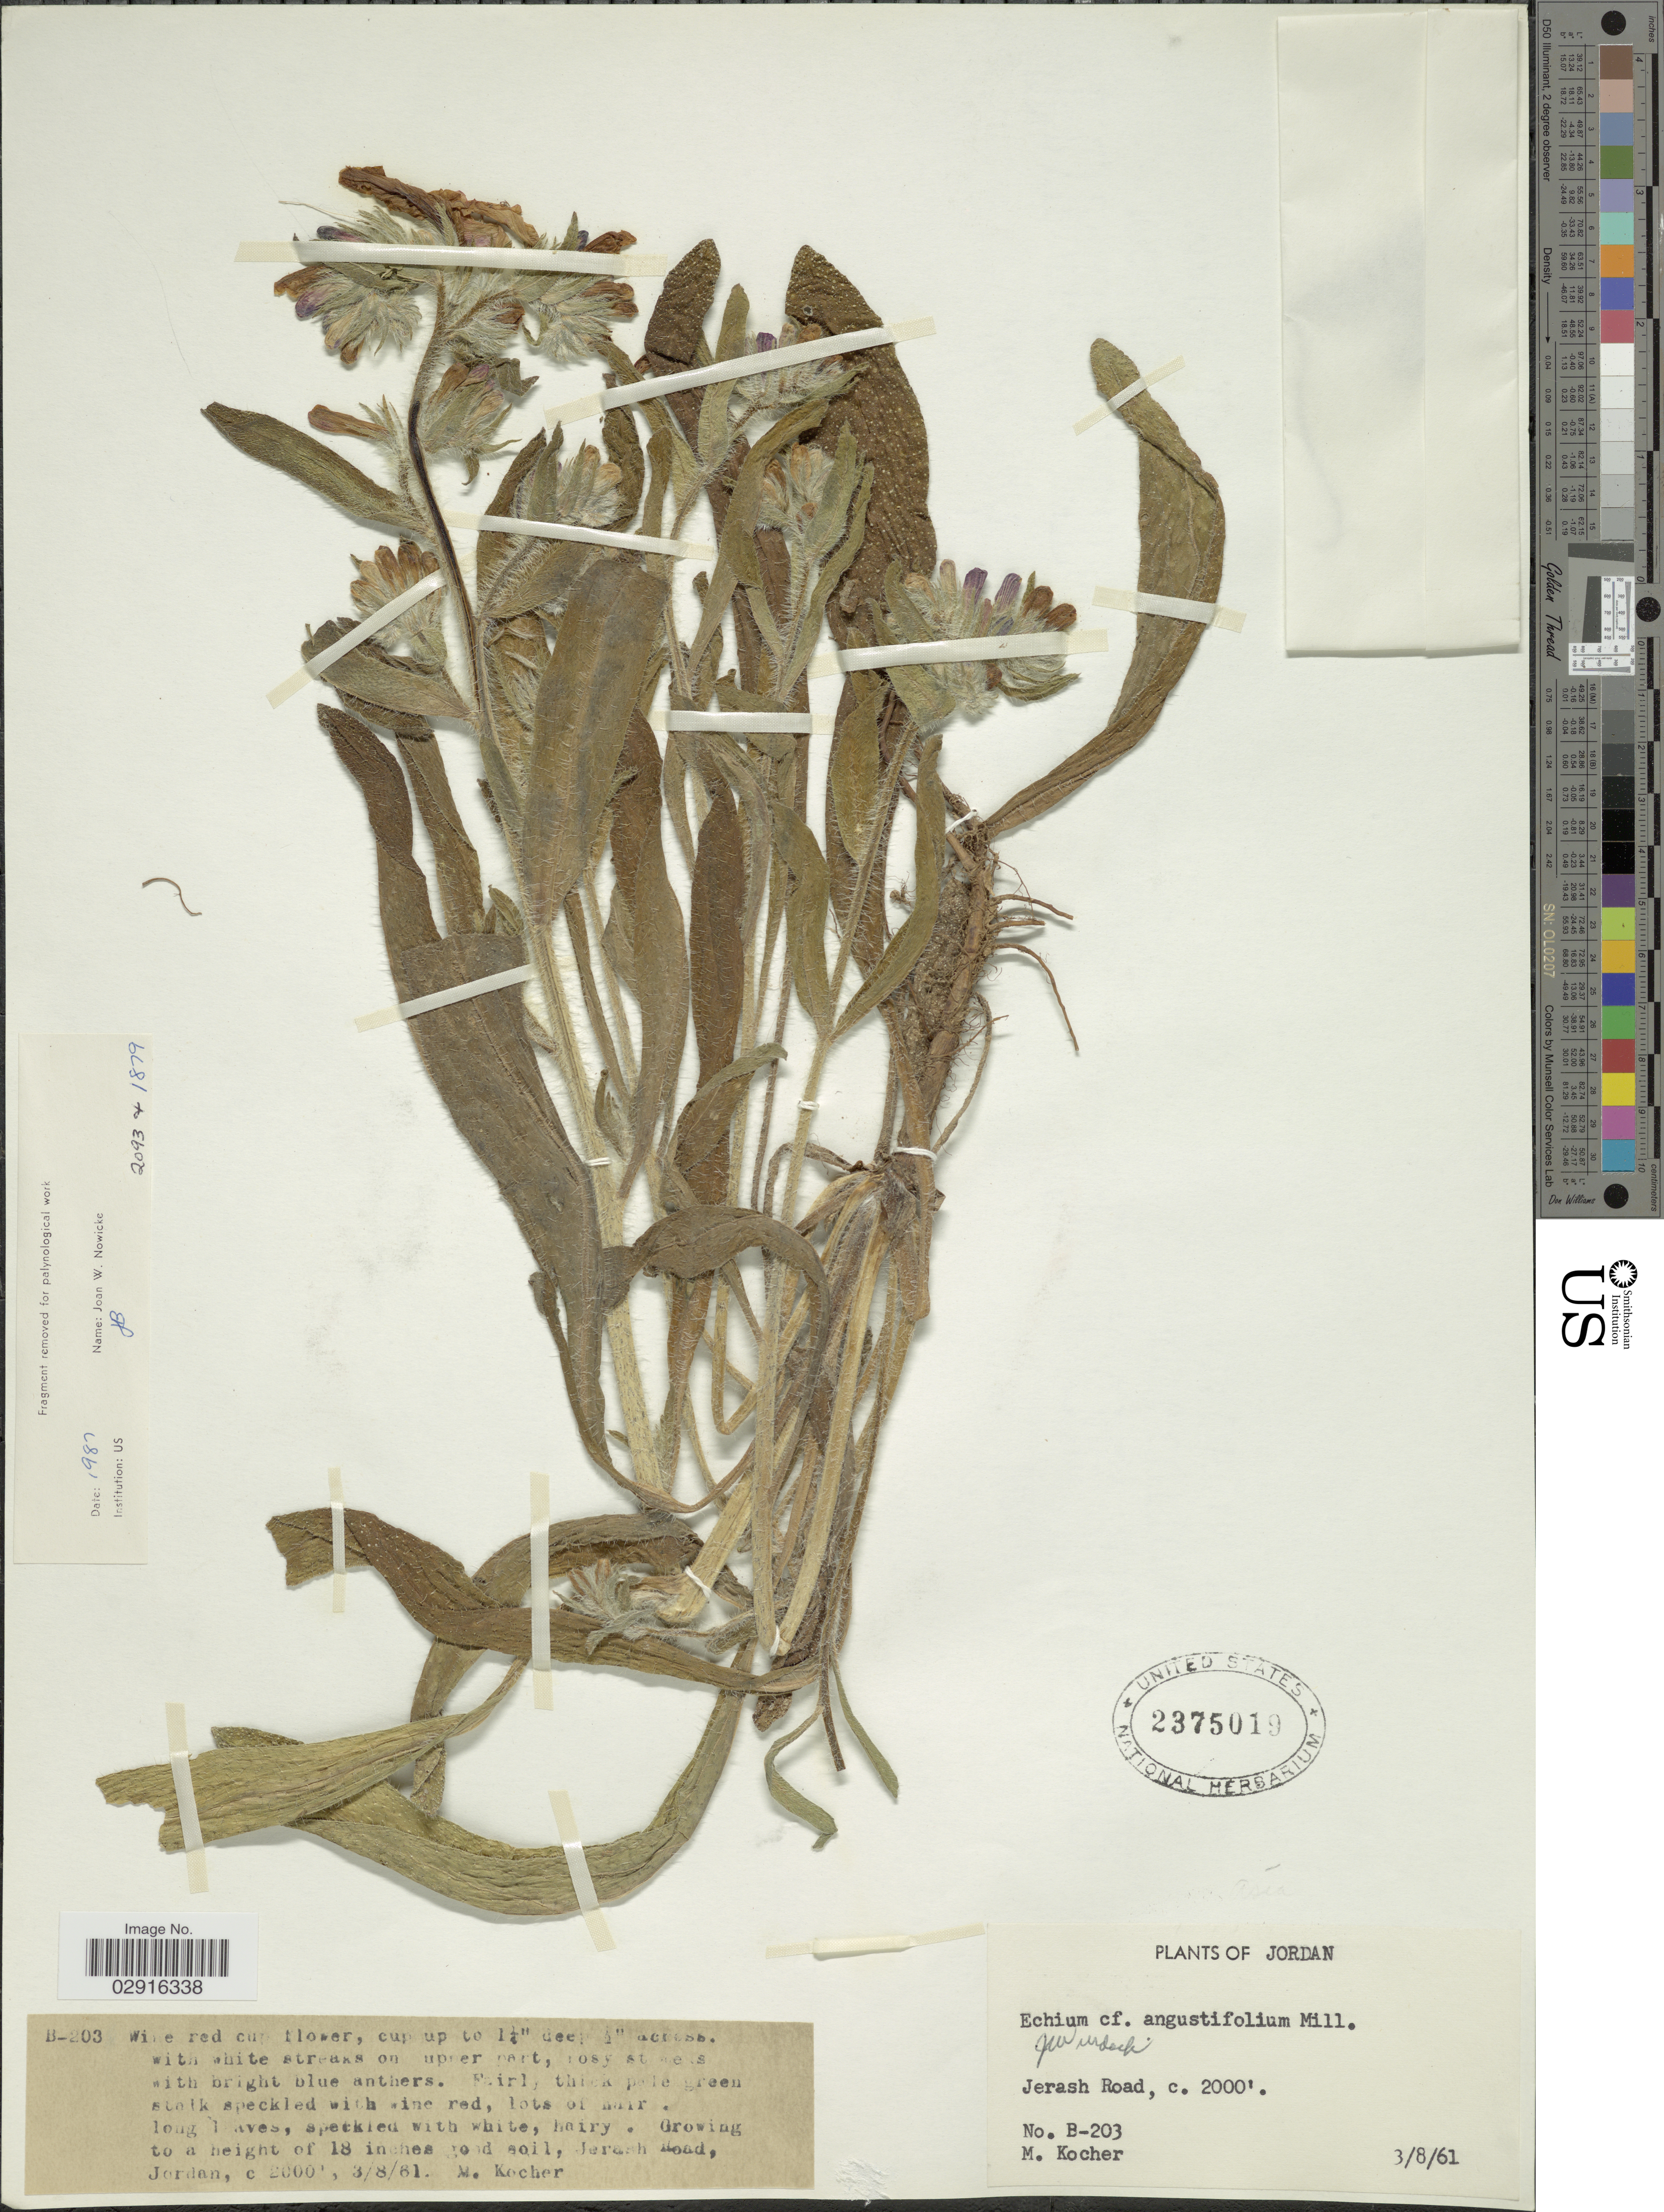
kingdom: Plantae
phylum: Tracheophyta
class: Magnoliopsida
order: Boraginales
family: Boraginaceae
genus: Echium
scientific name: Echium angustifolium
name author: Mill.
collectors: M. Kocher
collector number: B-203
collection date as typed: Transcribed d/m/y: 3/8/61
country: Jordan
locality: Jerash road.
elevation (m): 610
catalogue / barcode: US 2375019